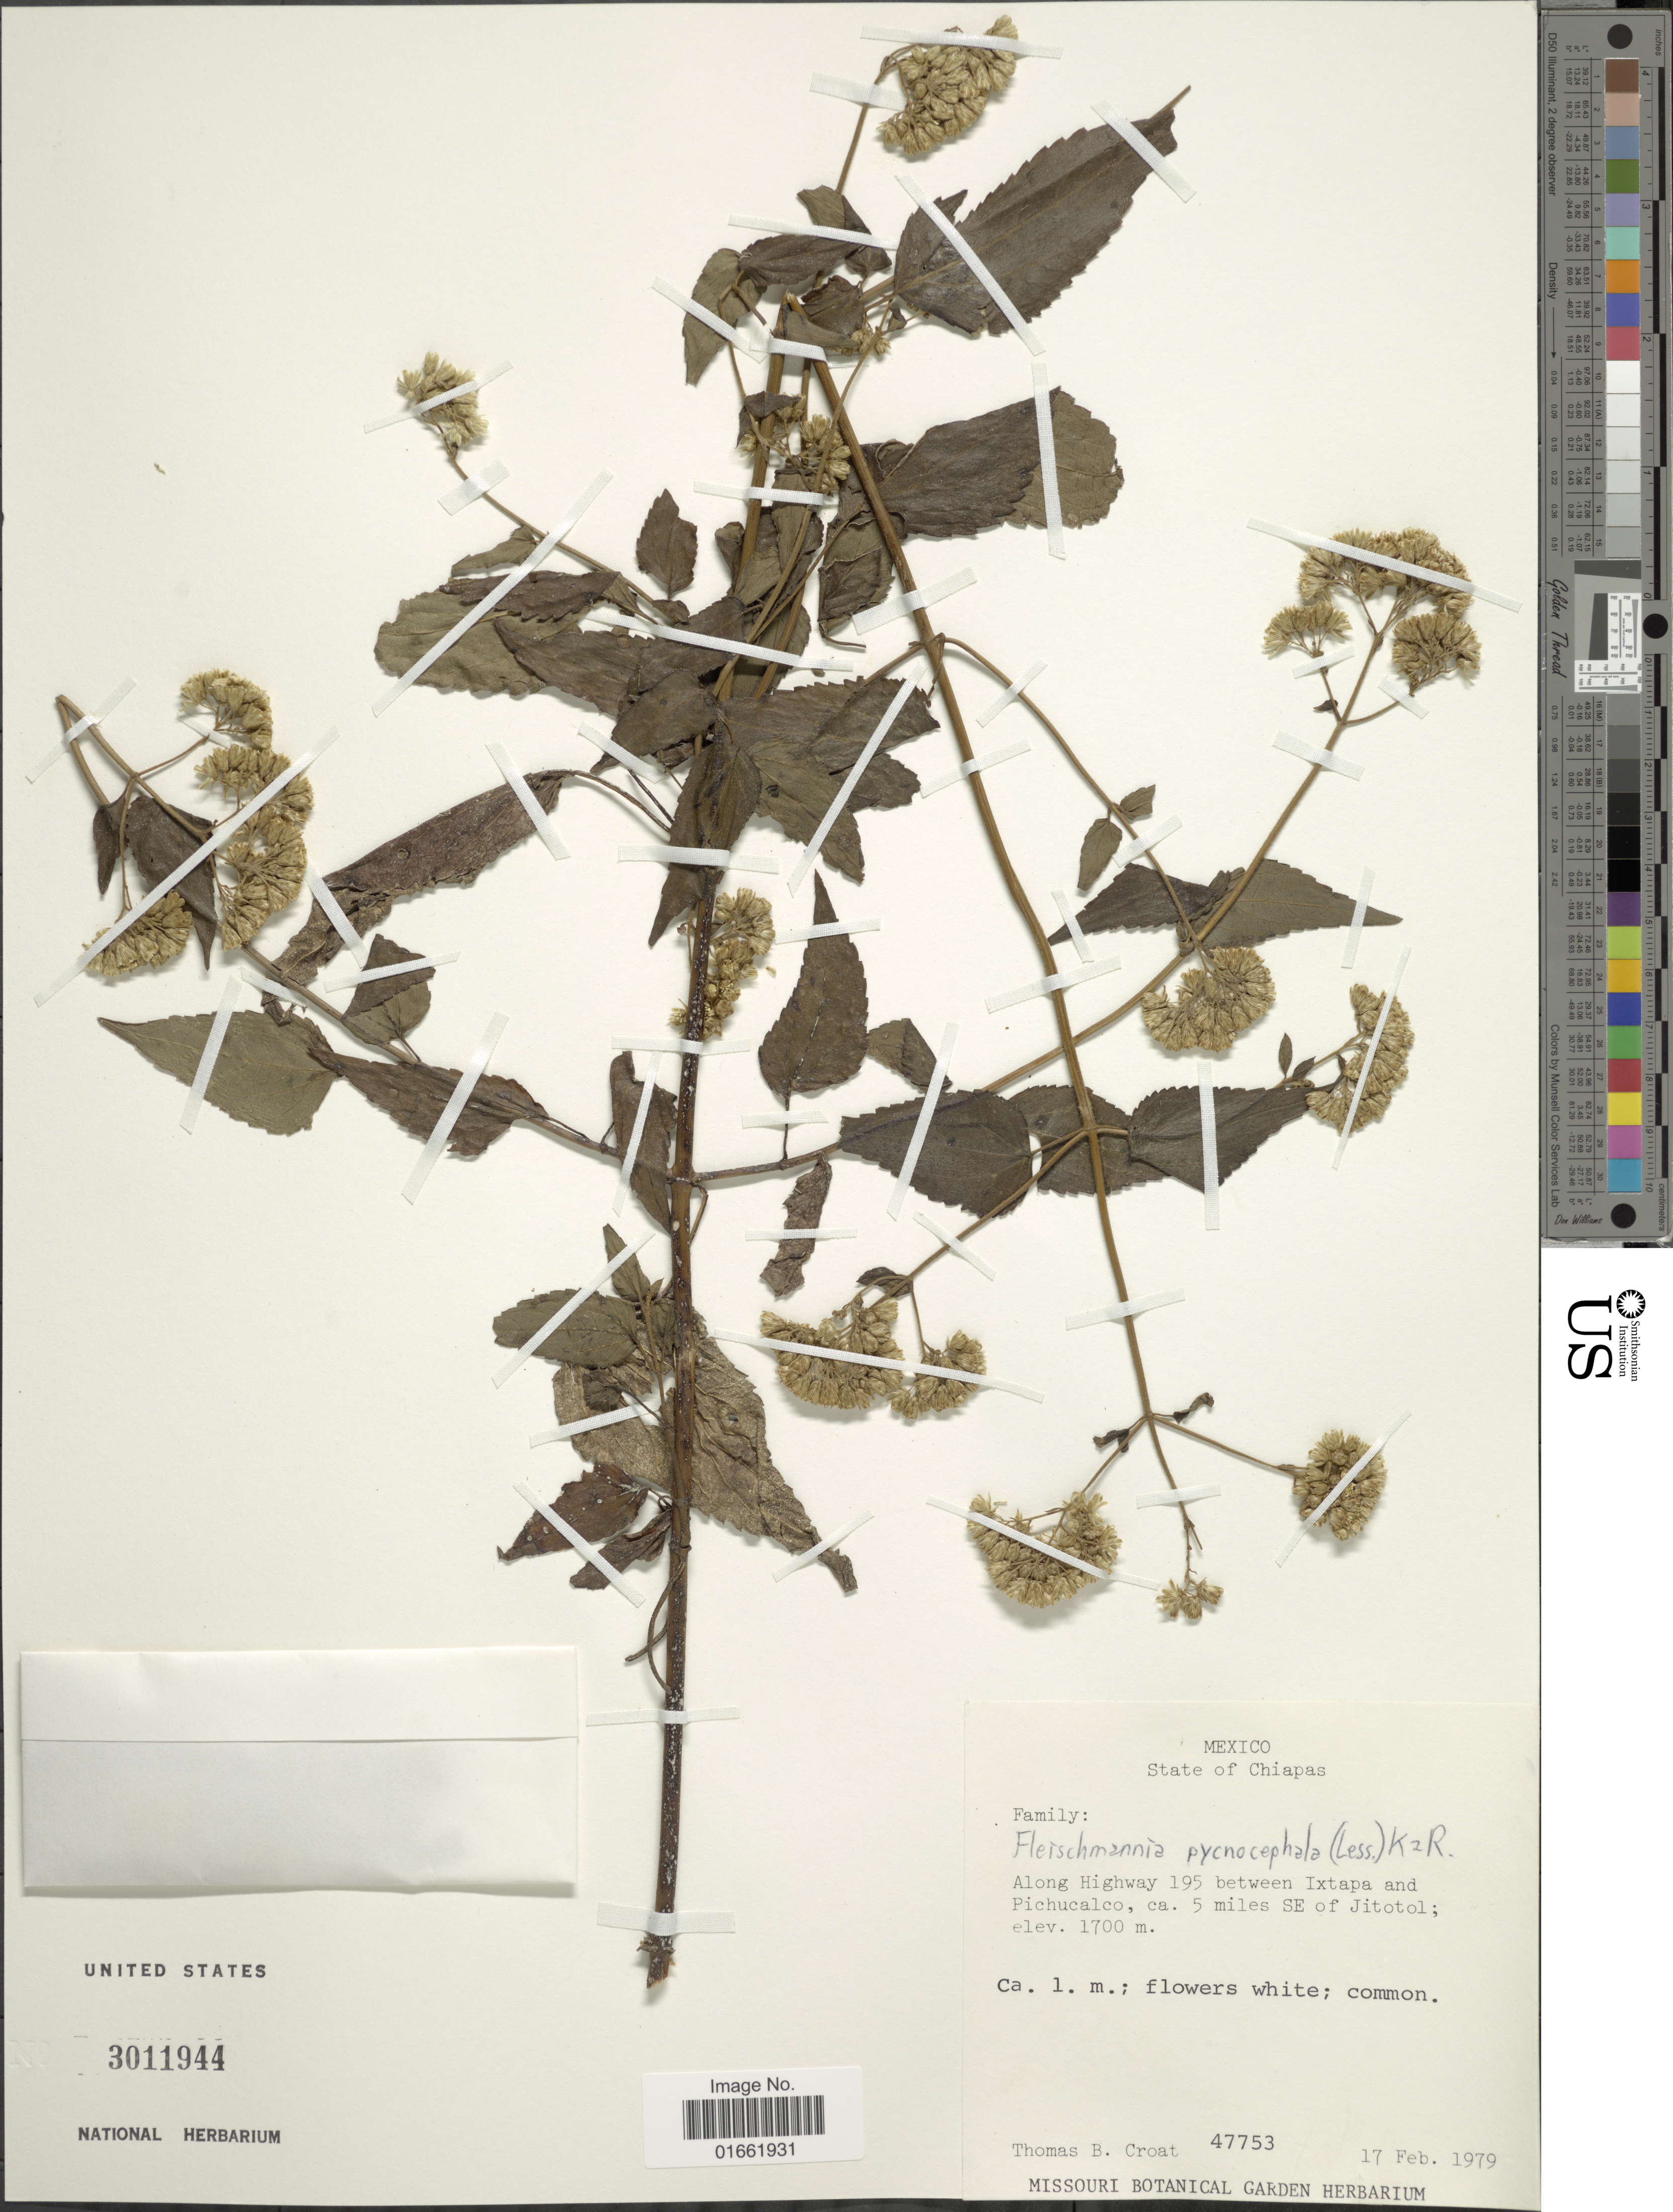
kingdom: Plantae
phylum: Tracheophyta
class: Magnoliopsida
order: Asterales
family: Asteraceae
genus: Fleischmannia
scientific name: Fleischmannia pycnocephala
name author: (Less.) R.M. King & H. Rob.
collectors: T. B. Croat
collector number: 47753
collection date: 1979-02-17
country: Mexico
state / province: Chiapas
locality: State of Chiapas. Along Highway 195 between Ixtapa and Pichucalco, ca. 5 miles SE of Jitotol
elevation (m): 1700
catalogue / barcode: US 3011944